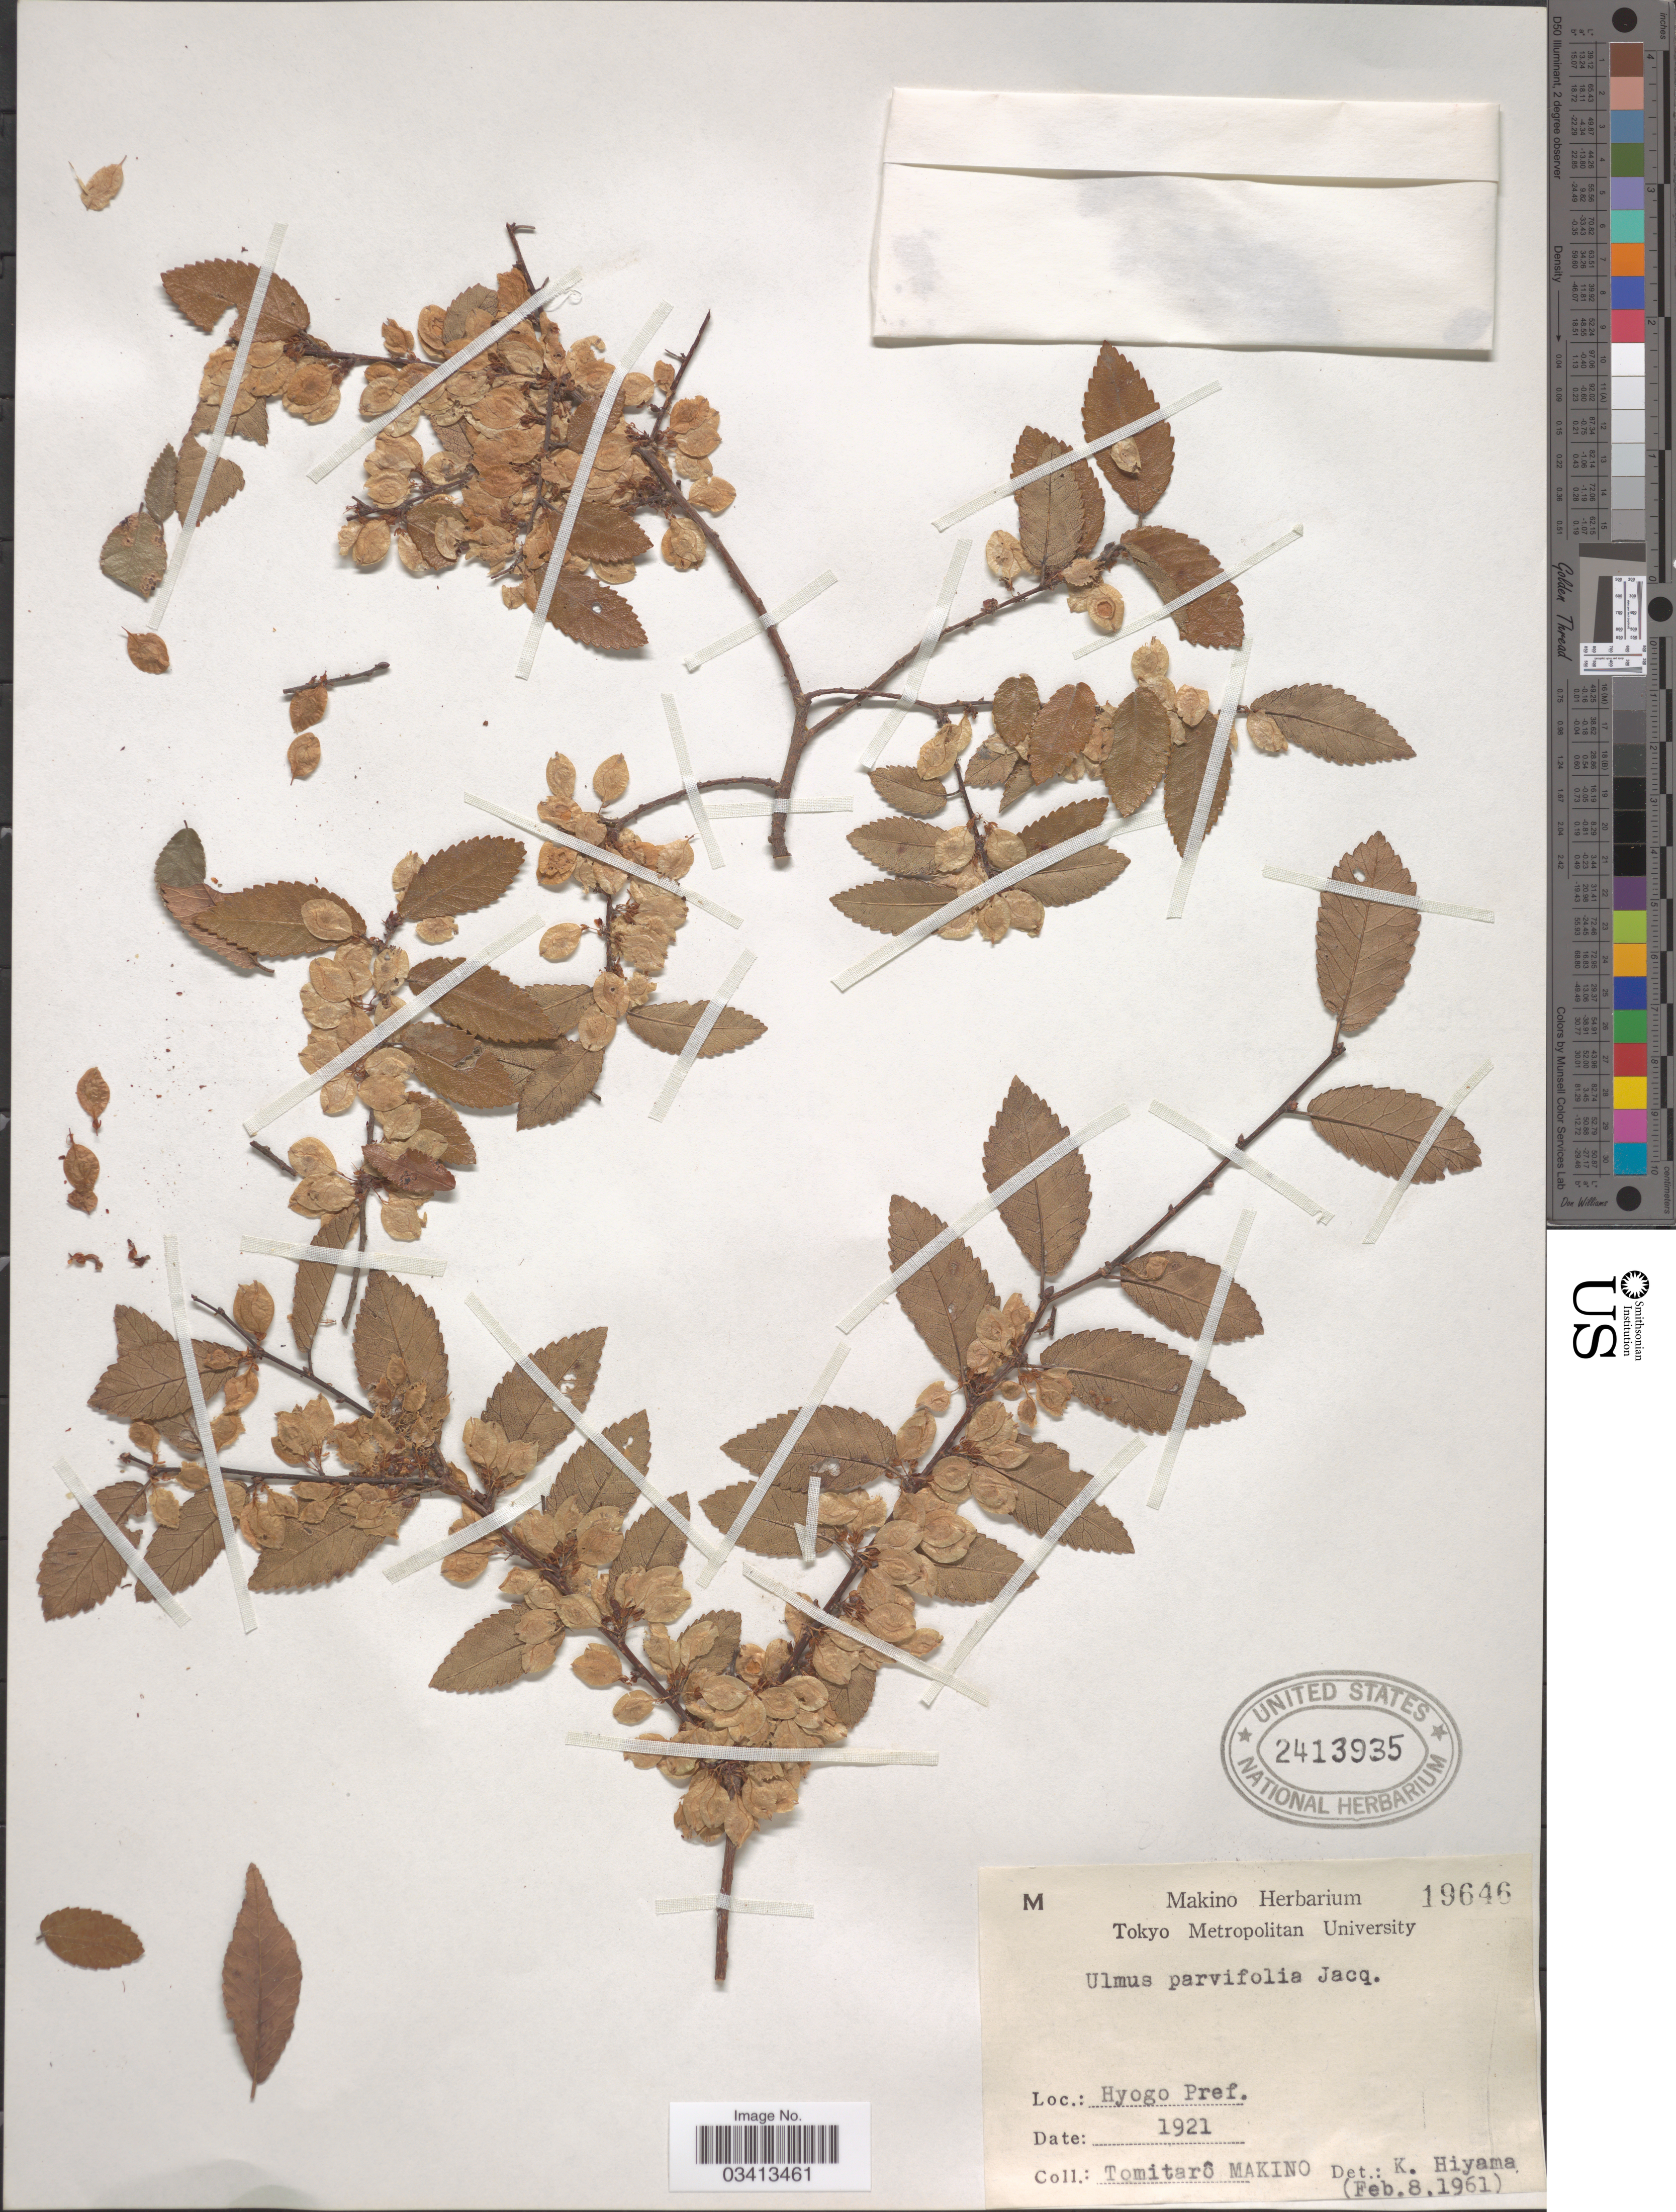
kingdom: Plantae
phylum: Tracheophyta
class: Magnoliopsida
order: Rosales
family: Ulmaceae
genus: Ulmus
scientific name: Ulmus parvifolia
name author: Jacq.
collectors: T. Makino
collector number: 19646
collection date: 1921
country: Japan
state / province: Hyogo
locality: Hyogo Pref.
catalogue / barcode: US 2413935